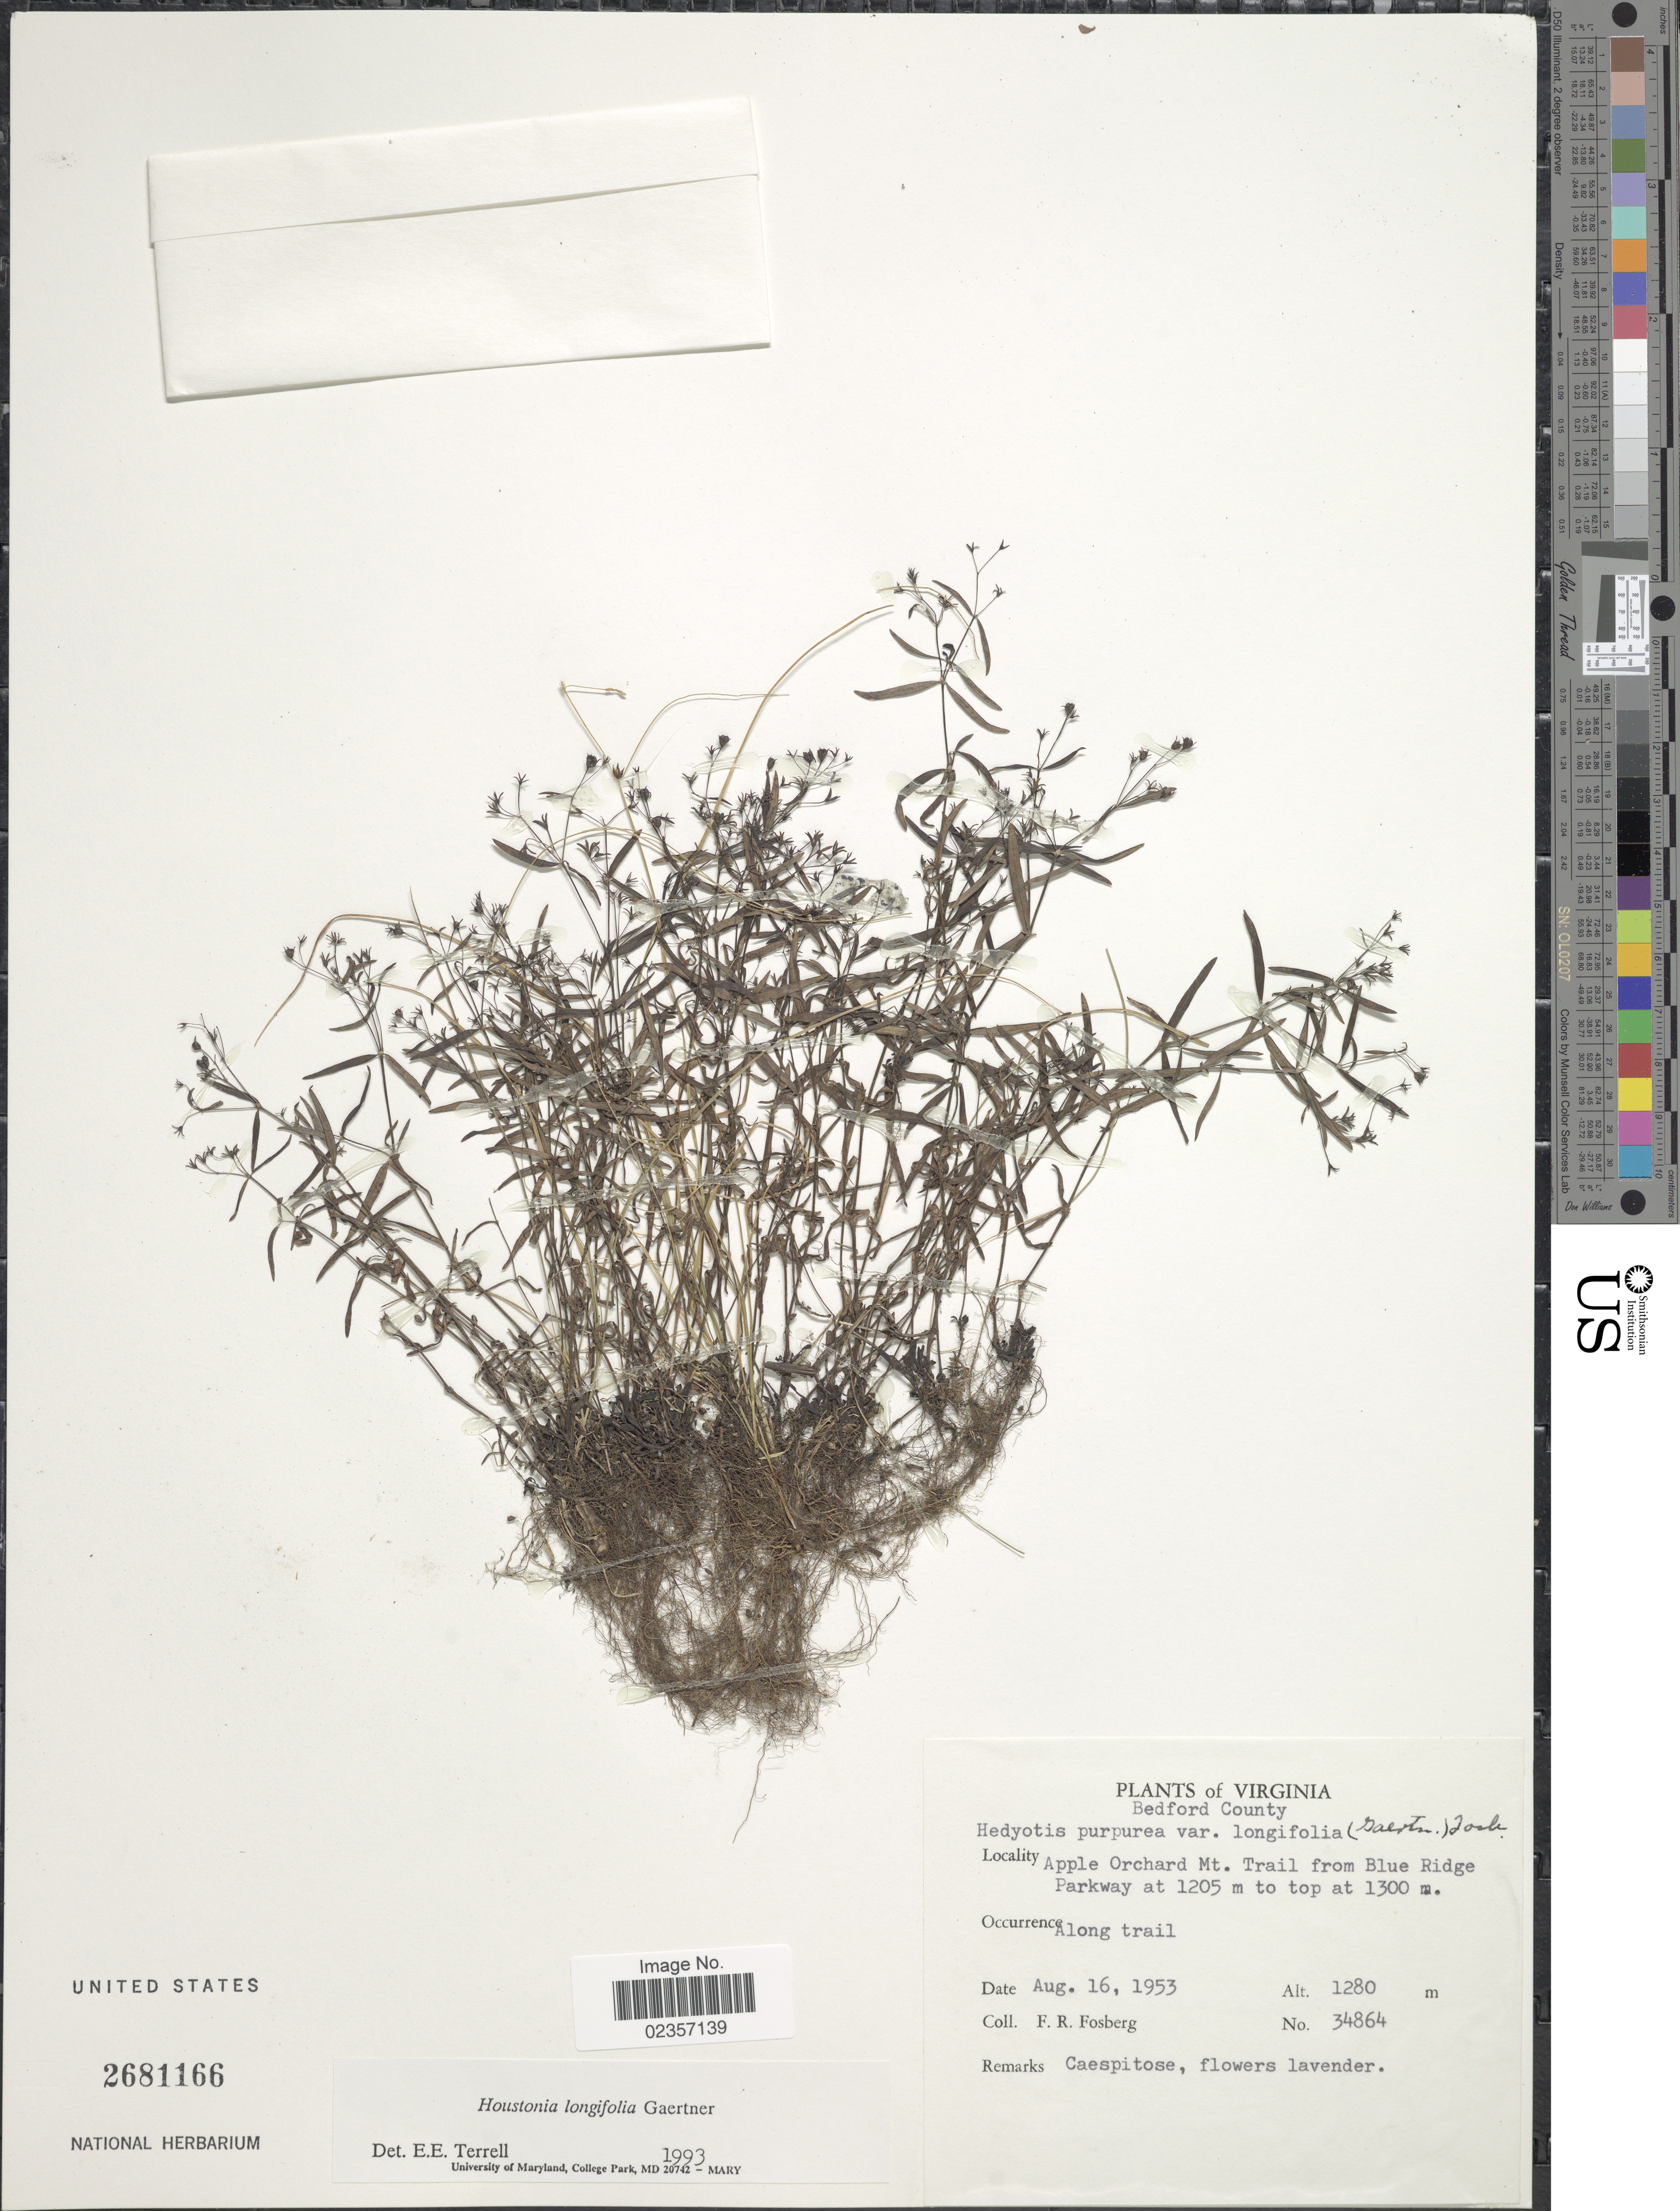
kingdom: Plantae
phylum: Tracheophyta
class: Magnoliopsida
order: Gentianales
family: Rubiaceae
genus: Houstonia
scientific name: Houstonia longifolia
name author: Gaertn.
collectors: F. R. Fosberg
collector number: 34864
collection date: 1953-08-16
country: United States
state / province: Virginia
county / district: Bedford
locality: Bedford County, Apple Orchard Mt. Trail from Blue Ridge Parkway at 1205 m to top at 1300 m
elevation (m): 1280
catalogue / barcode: US 2681166